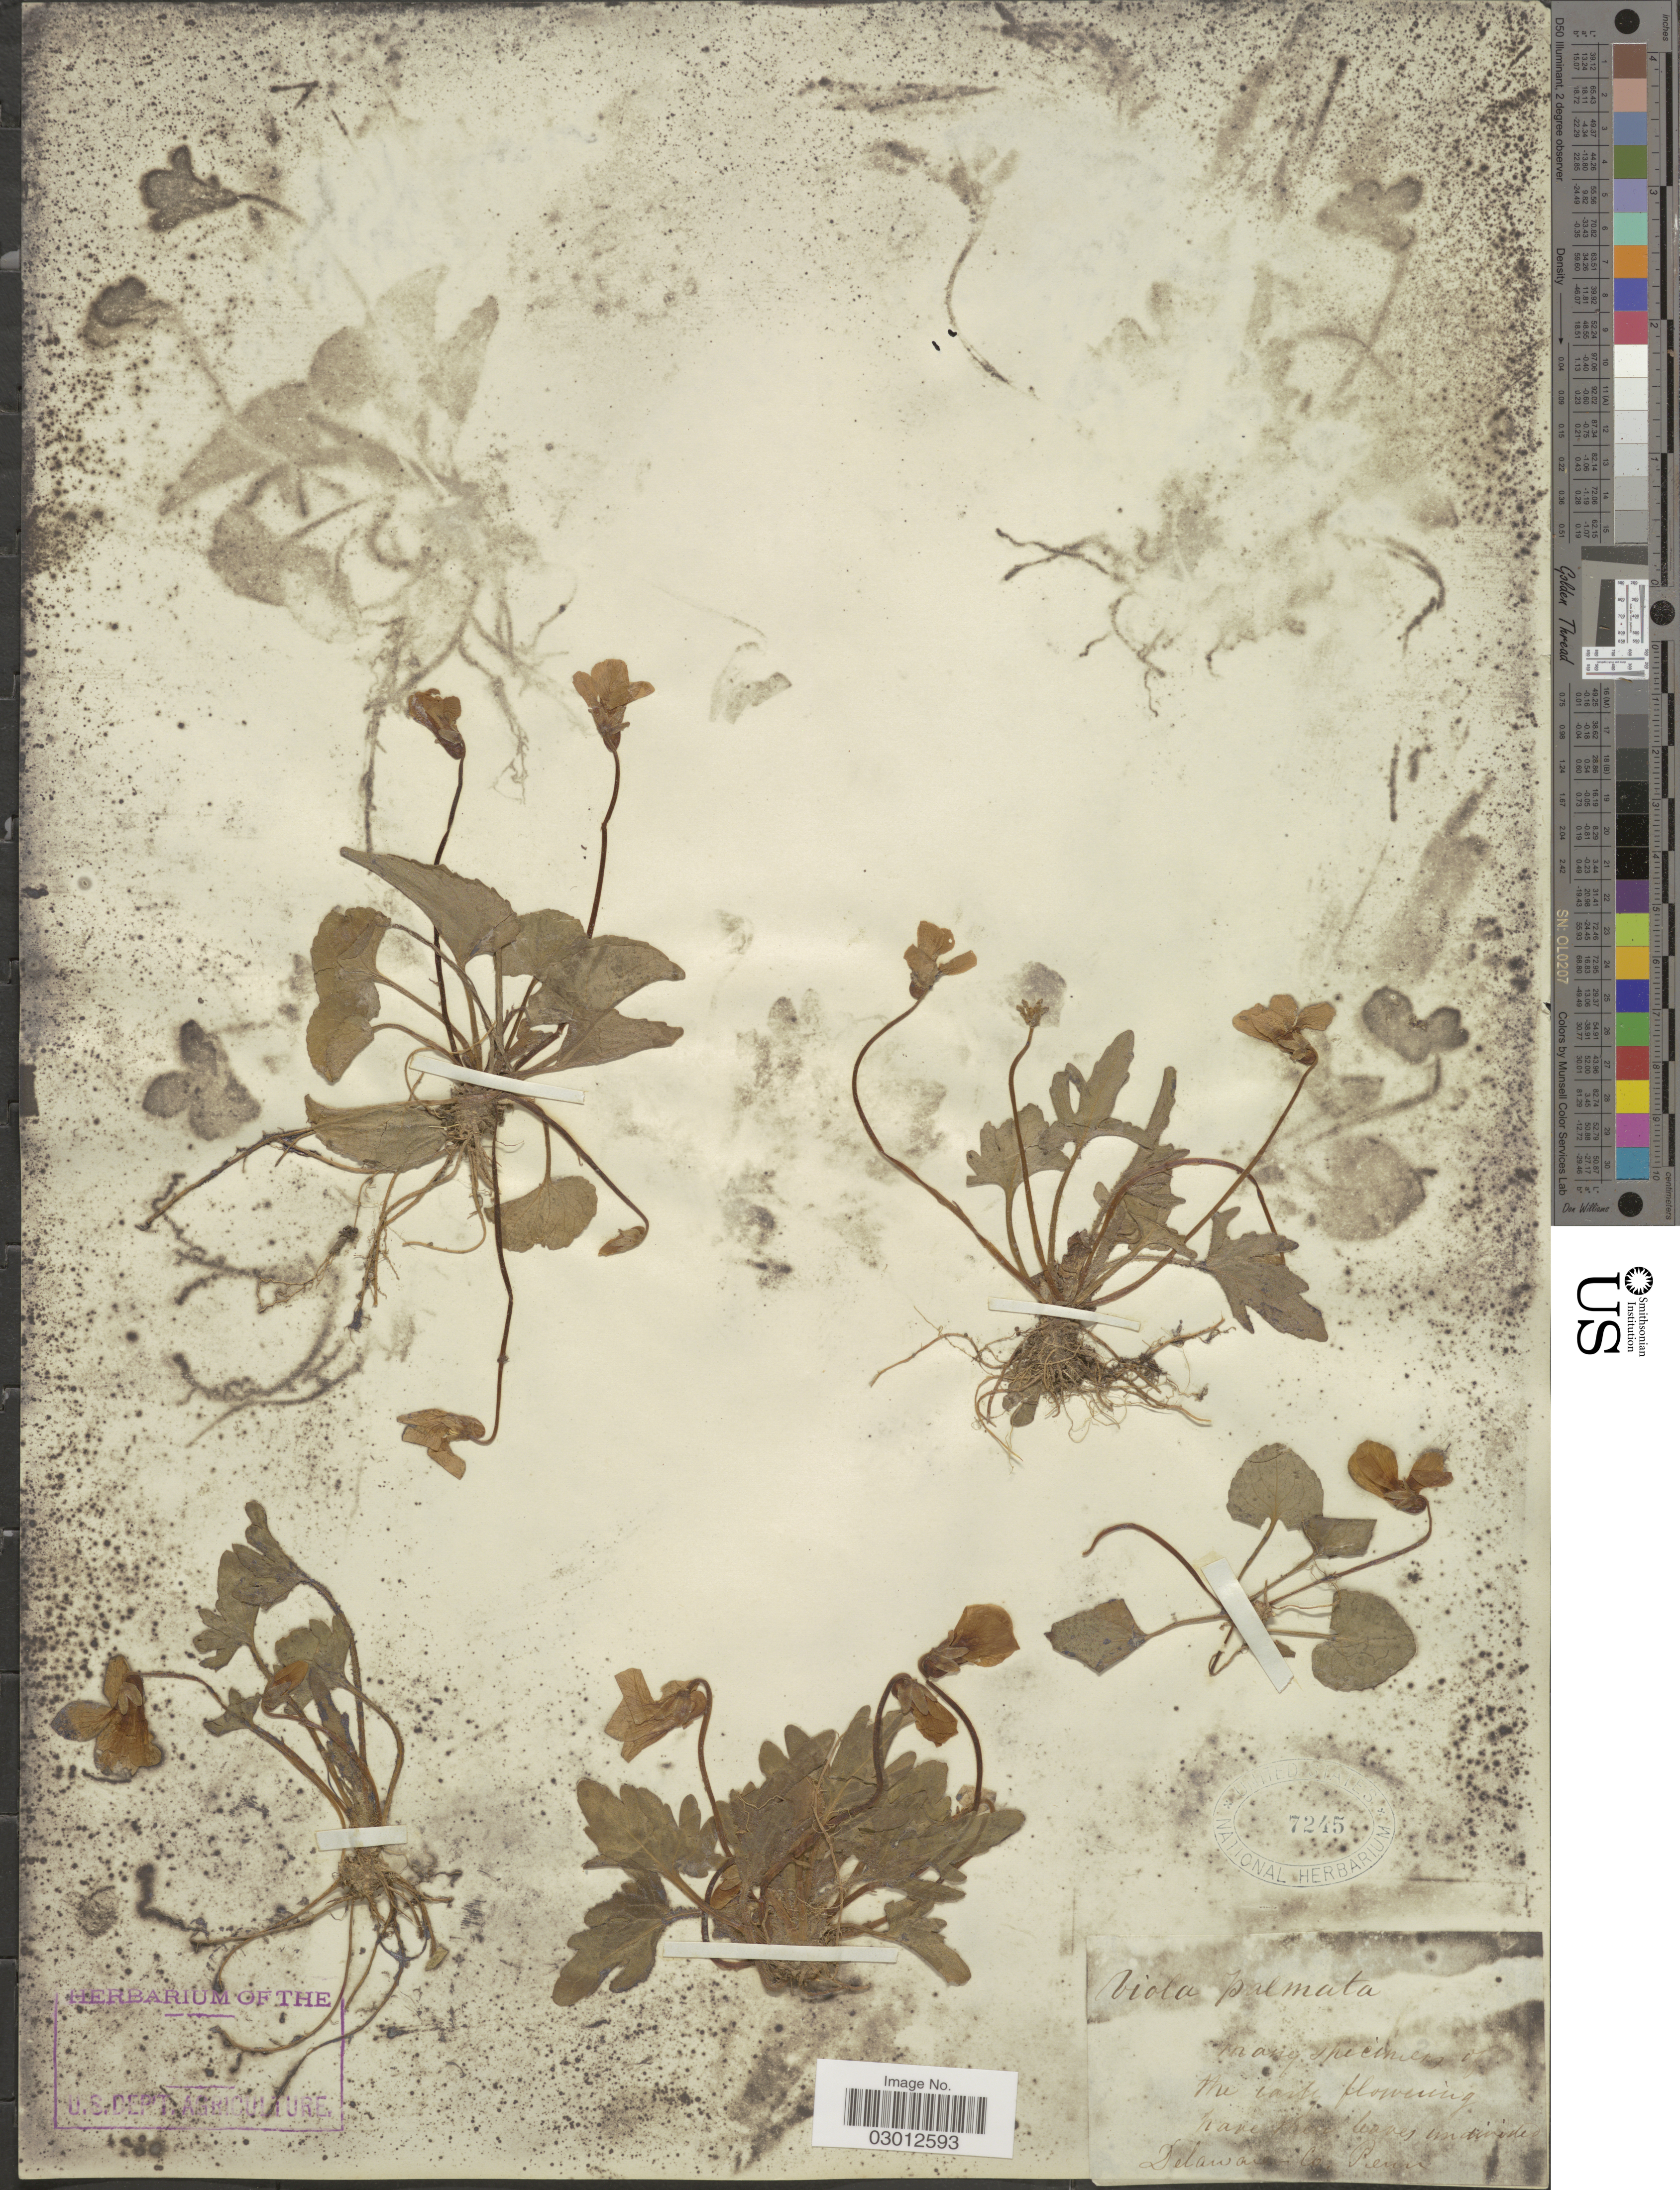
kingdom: Plantae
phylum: Tracheophyta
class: Magnoliopsida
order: Malpighiales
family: Violaceae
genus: Viola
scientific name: Viola palmata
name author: L.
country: United States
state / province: Pennsylvania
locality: Delaware Co.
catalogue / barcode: US 7245